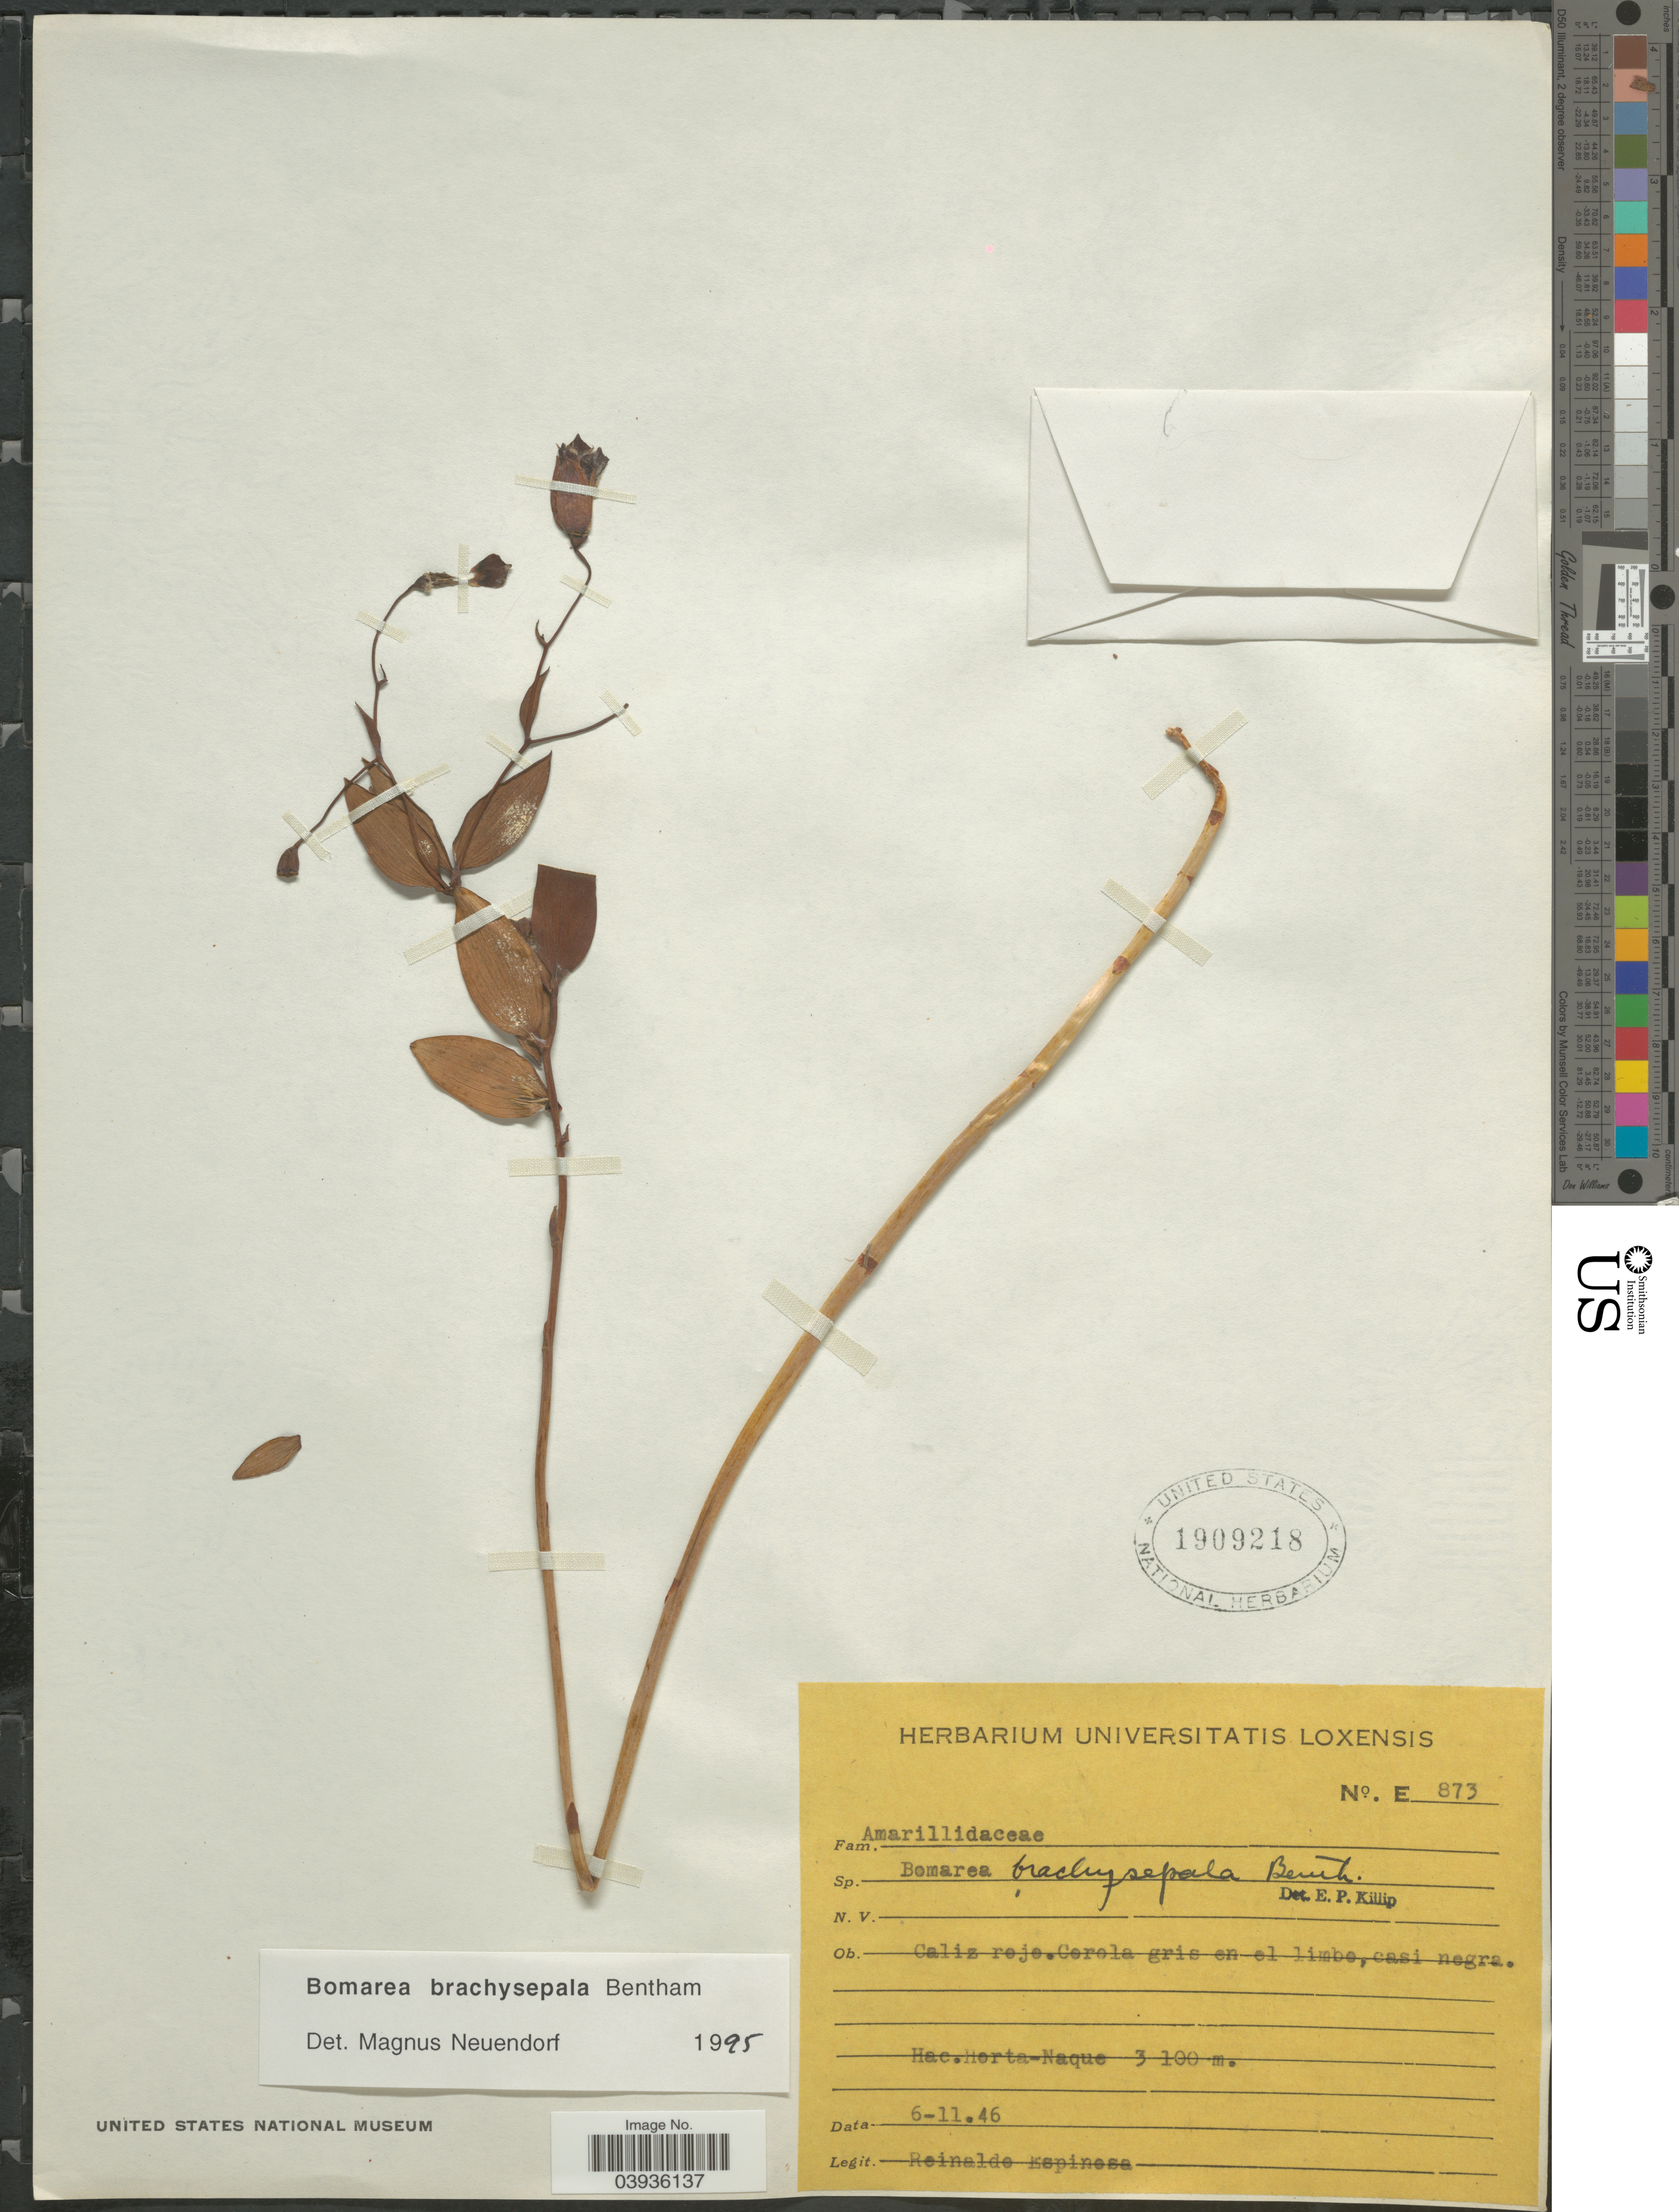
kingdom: Plantae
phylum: Tracheophyta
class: Liliopsida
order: Liliales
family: Alstroemeriaceae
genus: Bomarea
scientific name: Bomarea brachysepala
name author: Benth.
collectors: R. Espinosa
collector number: E873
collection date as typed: Transcribed d/m/y: 6/11/46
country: Ecuador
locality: Horta-Naque.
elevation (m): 3100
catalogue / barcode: US 1909218